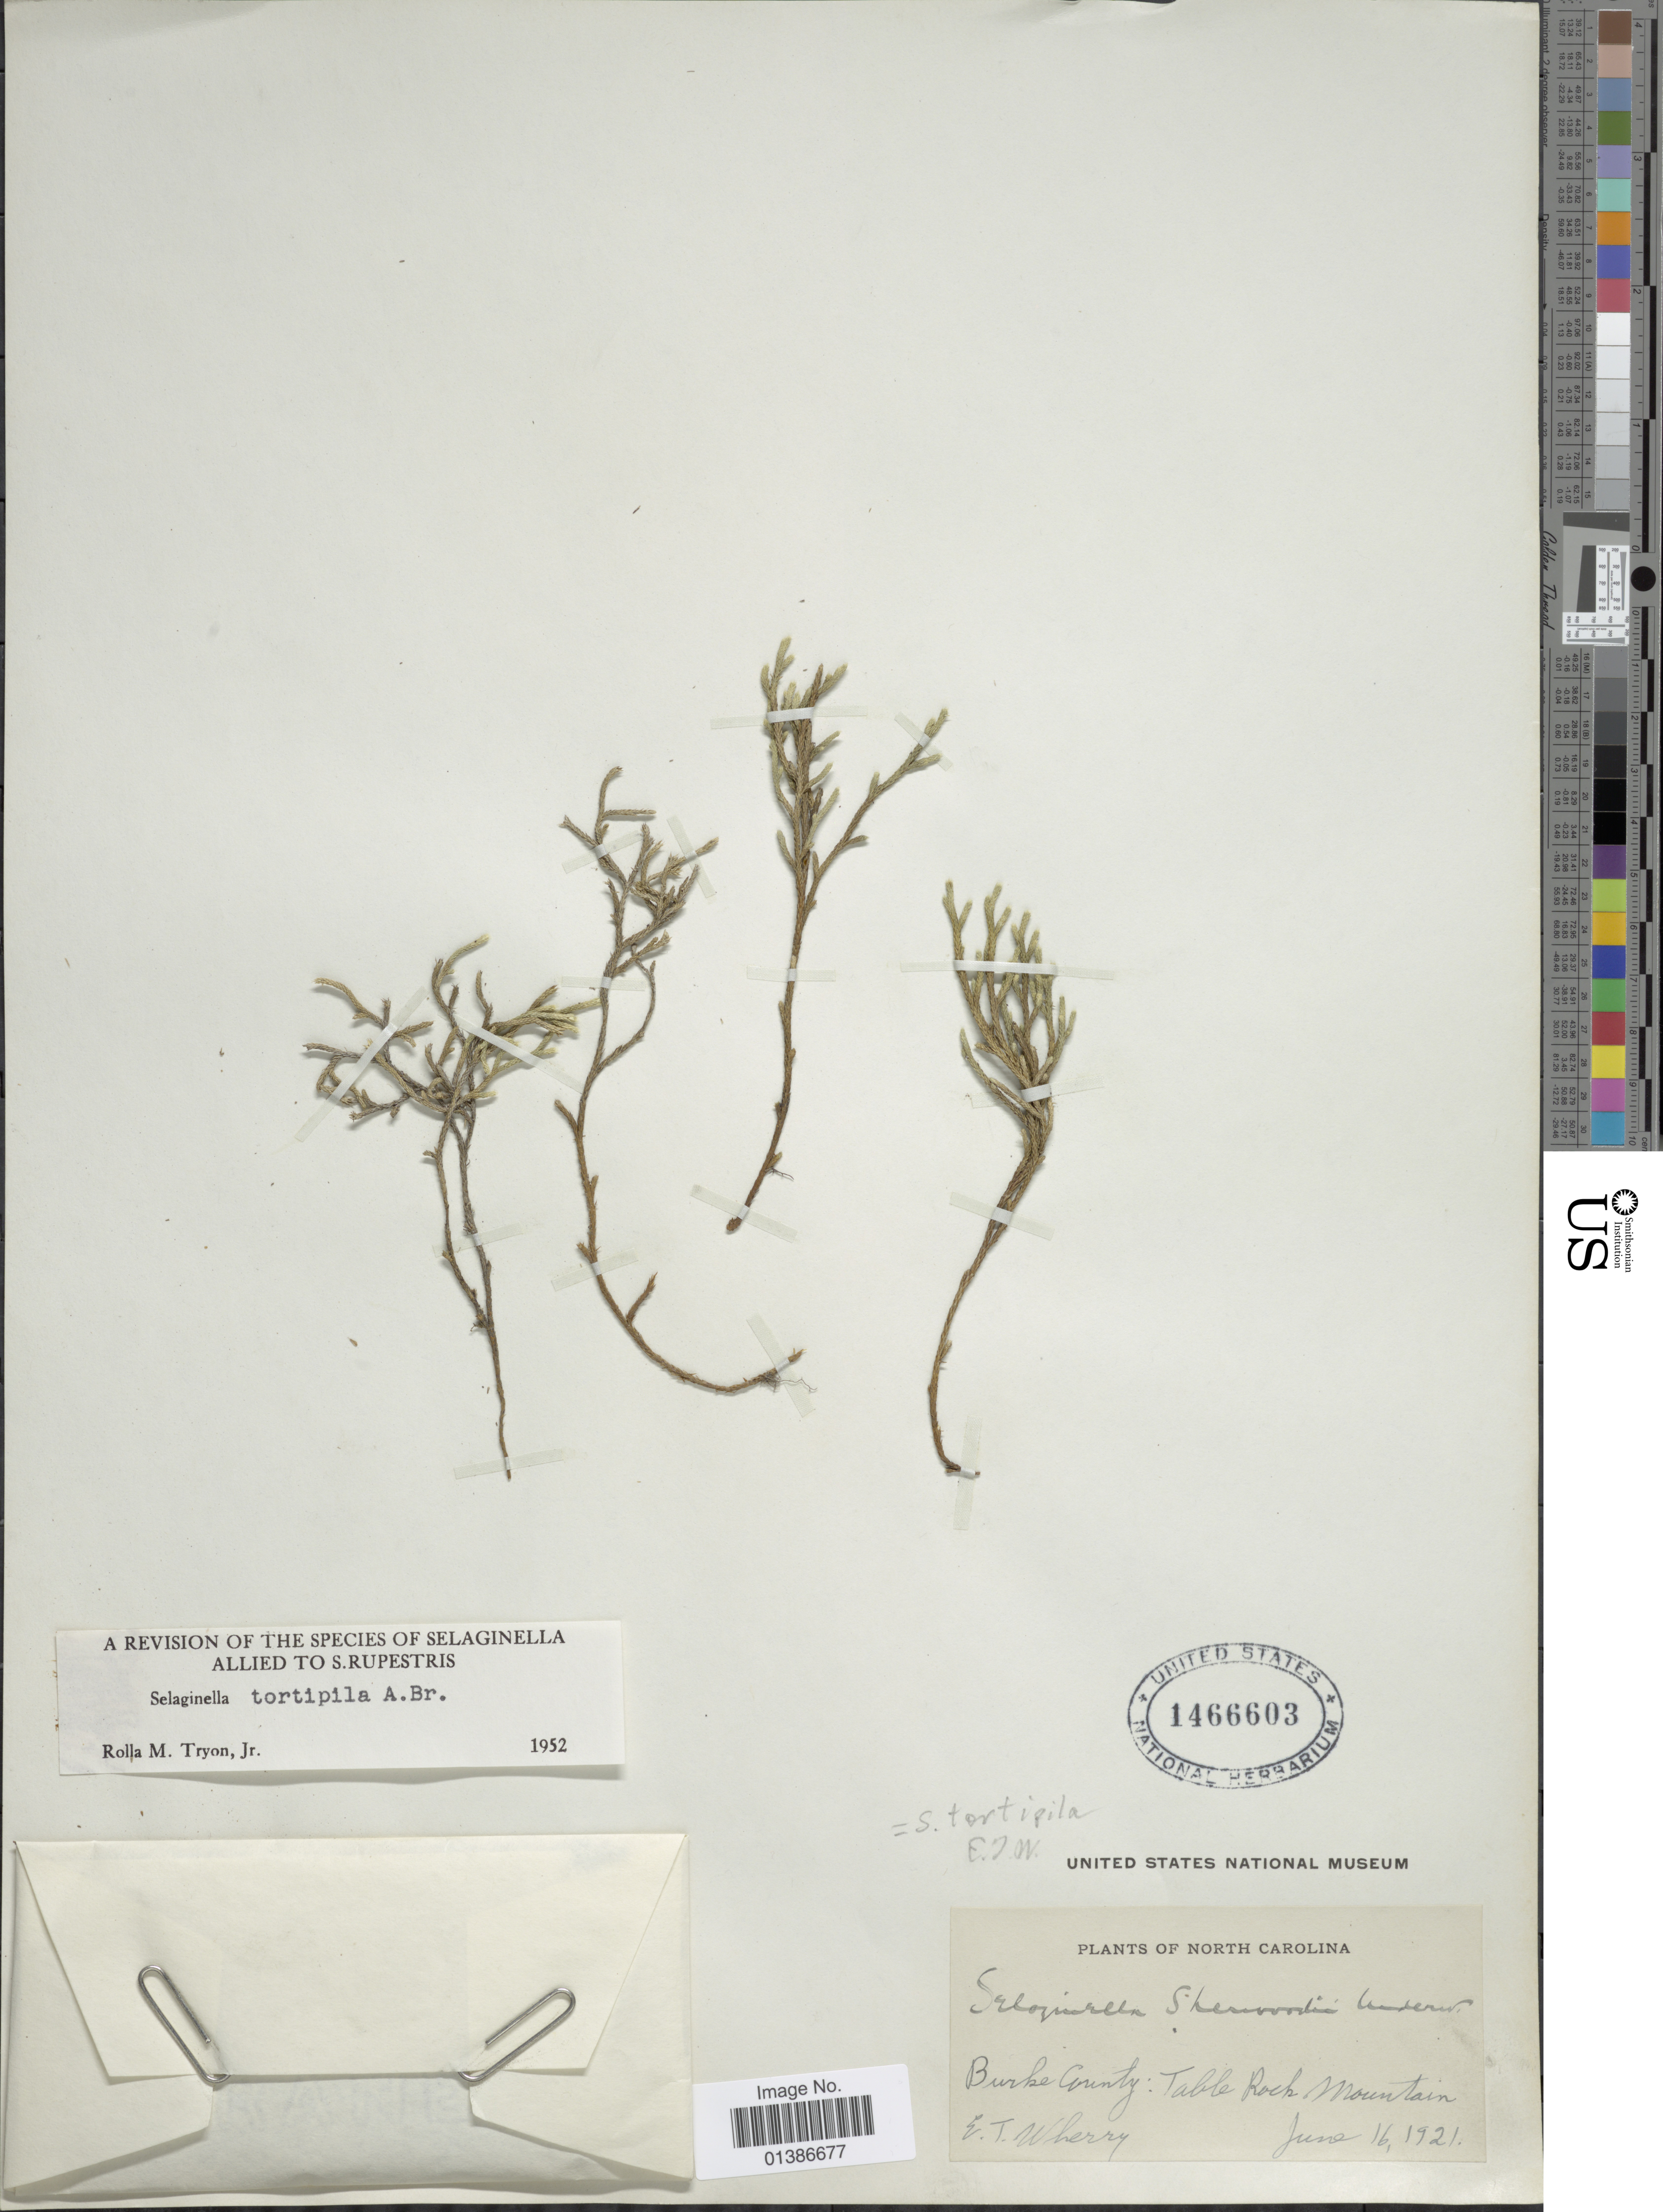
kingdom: Plantae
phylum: Tracheophyta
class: Lycopodiopsida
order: Selaginellales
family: Selaginellaceae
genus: Selaginella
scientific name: Selaginella tortipila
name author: A. Braun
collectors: E. T. Wherry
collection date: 1921-06-16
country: United States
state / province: North Carolina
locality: Burke County: Table Rock Mountain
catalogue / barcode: US 1466603